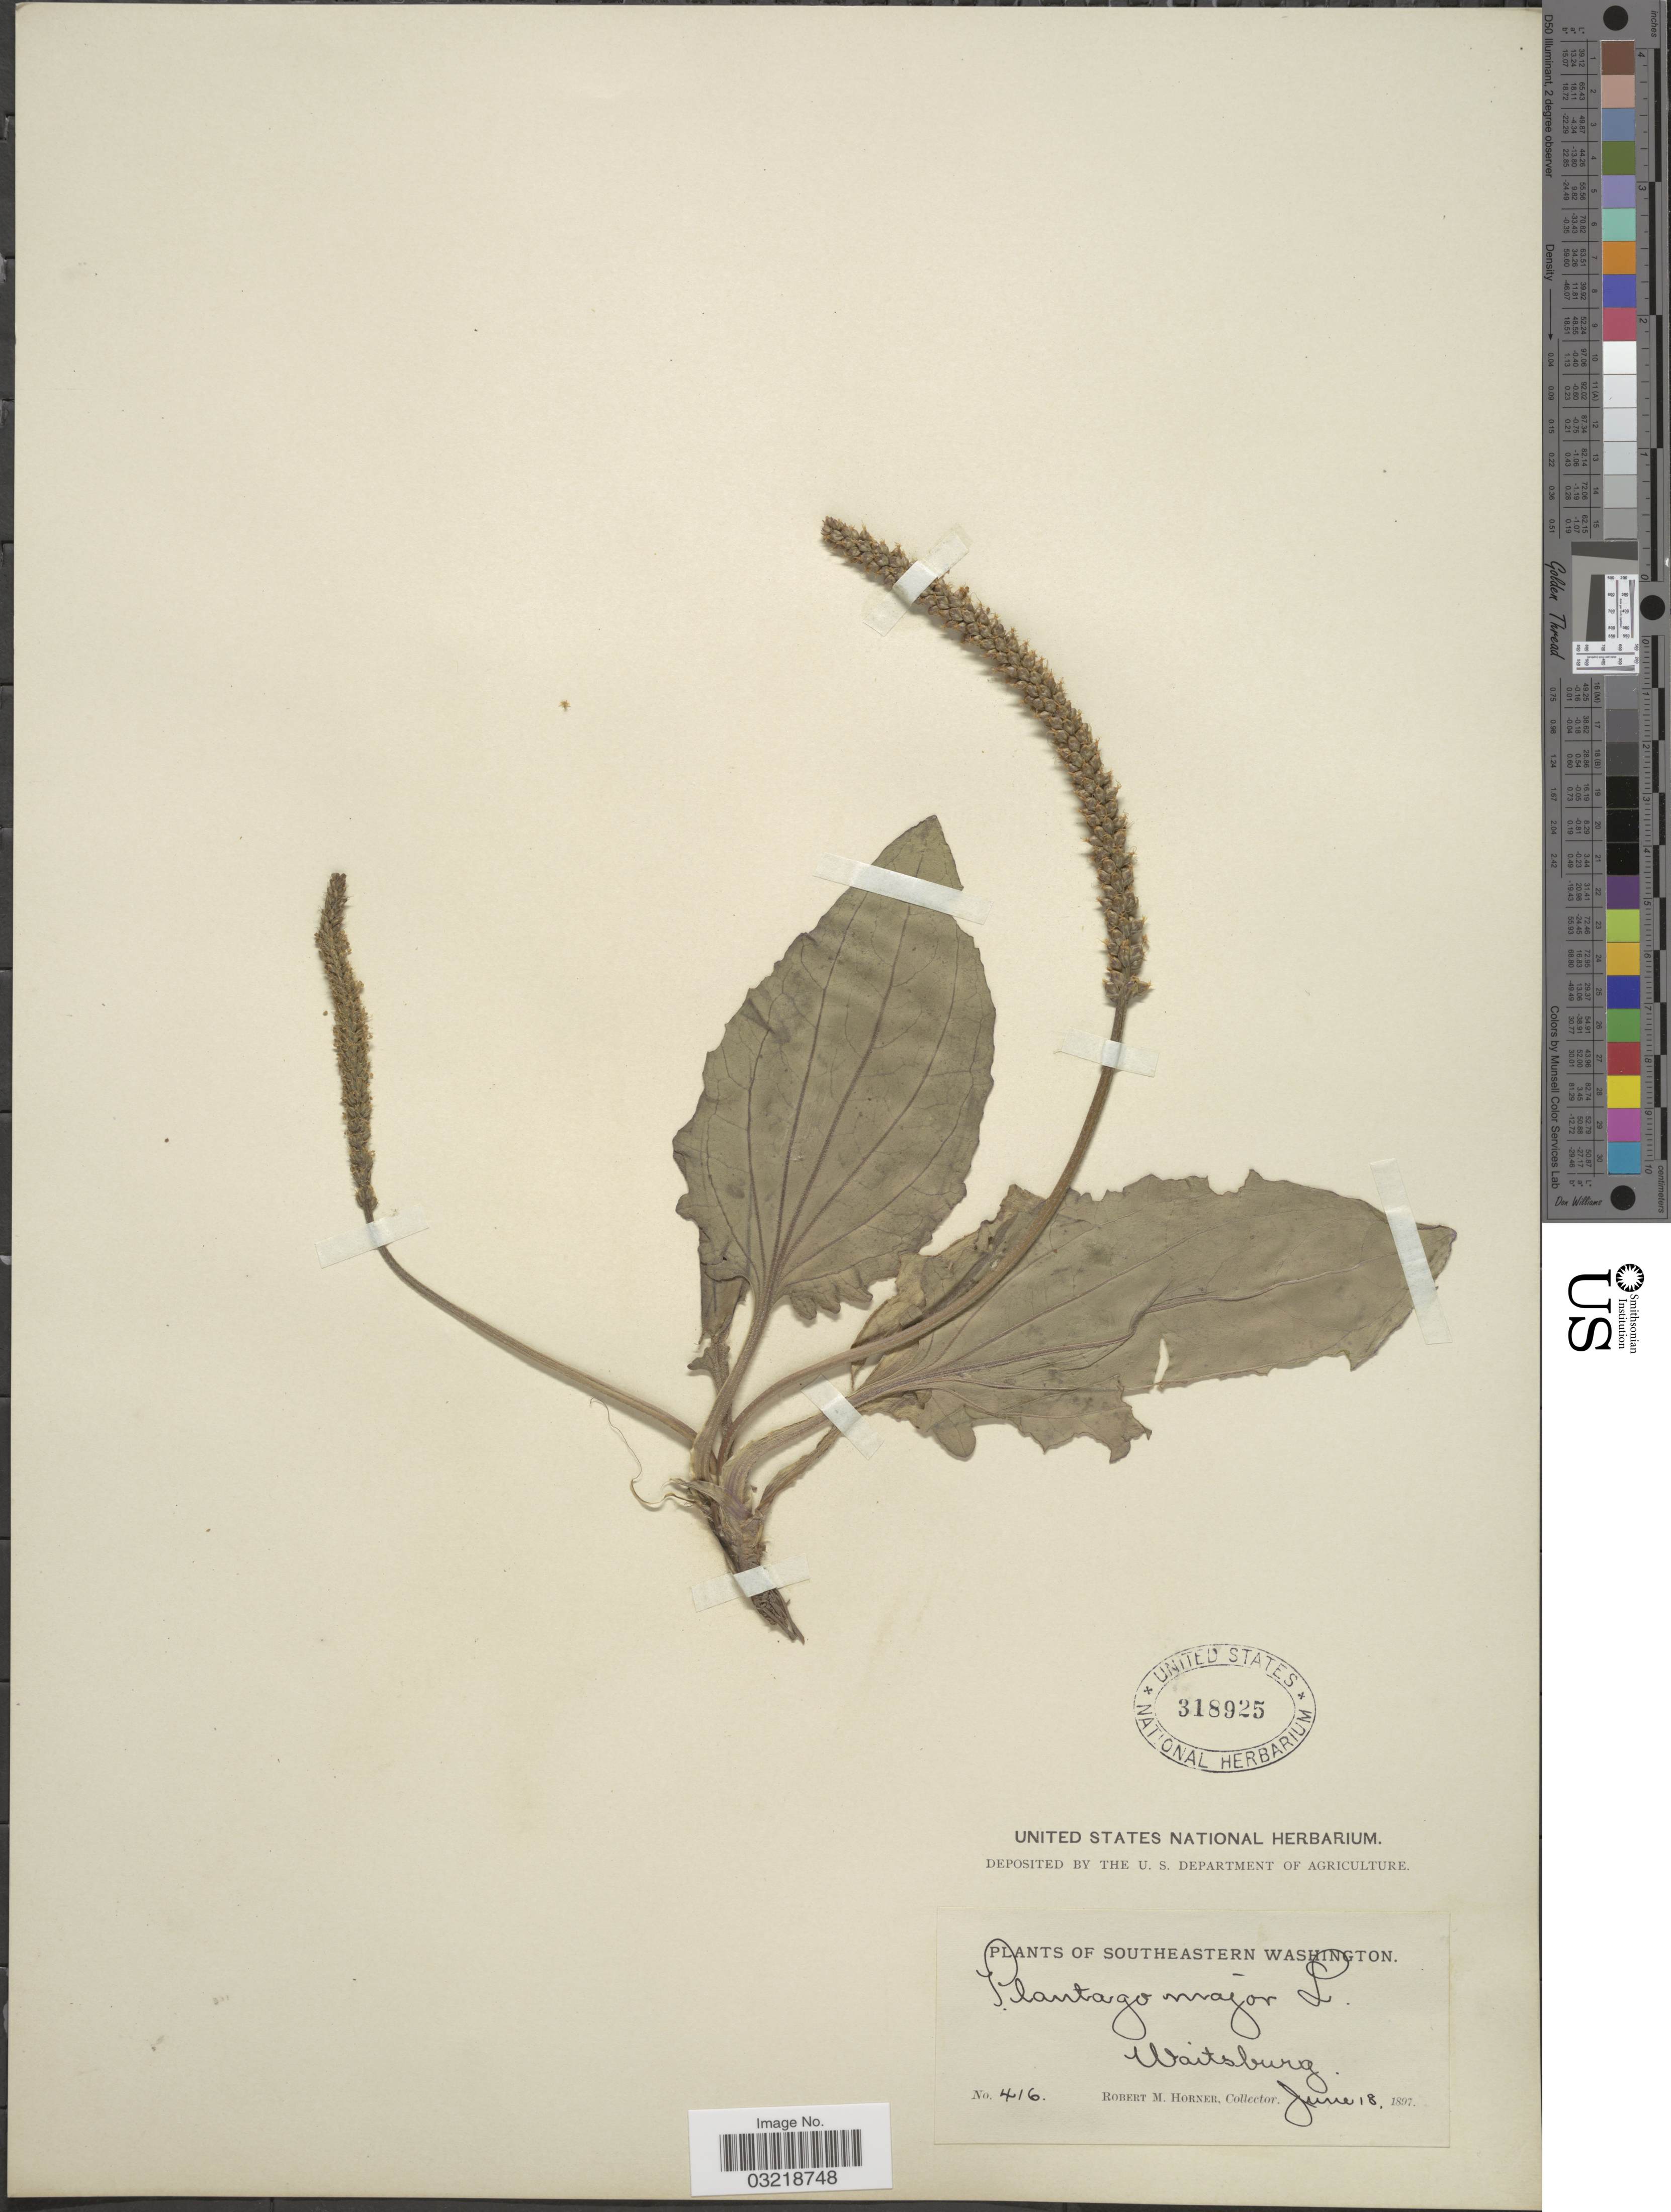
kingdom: Plantae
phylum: Tracheophyta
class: Magnoliopsida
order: Lamiales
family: Plantaginaceae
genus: Plantago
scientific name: Plantago major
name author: L.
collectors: R. Horner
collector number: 416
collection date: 1897-06-18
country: United States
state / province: Washington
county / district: Walla Walla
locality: Southeastern Washington. Waitsburg.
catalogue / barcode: US 318925